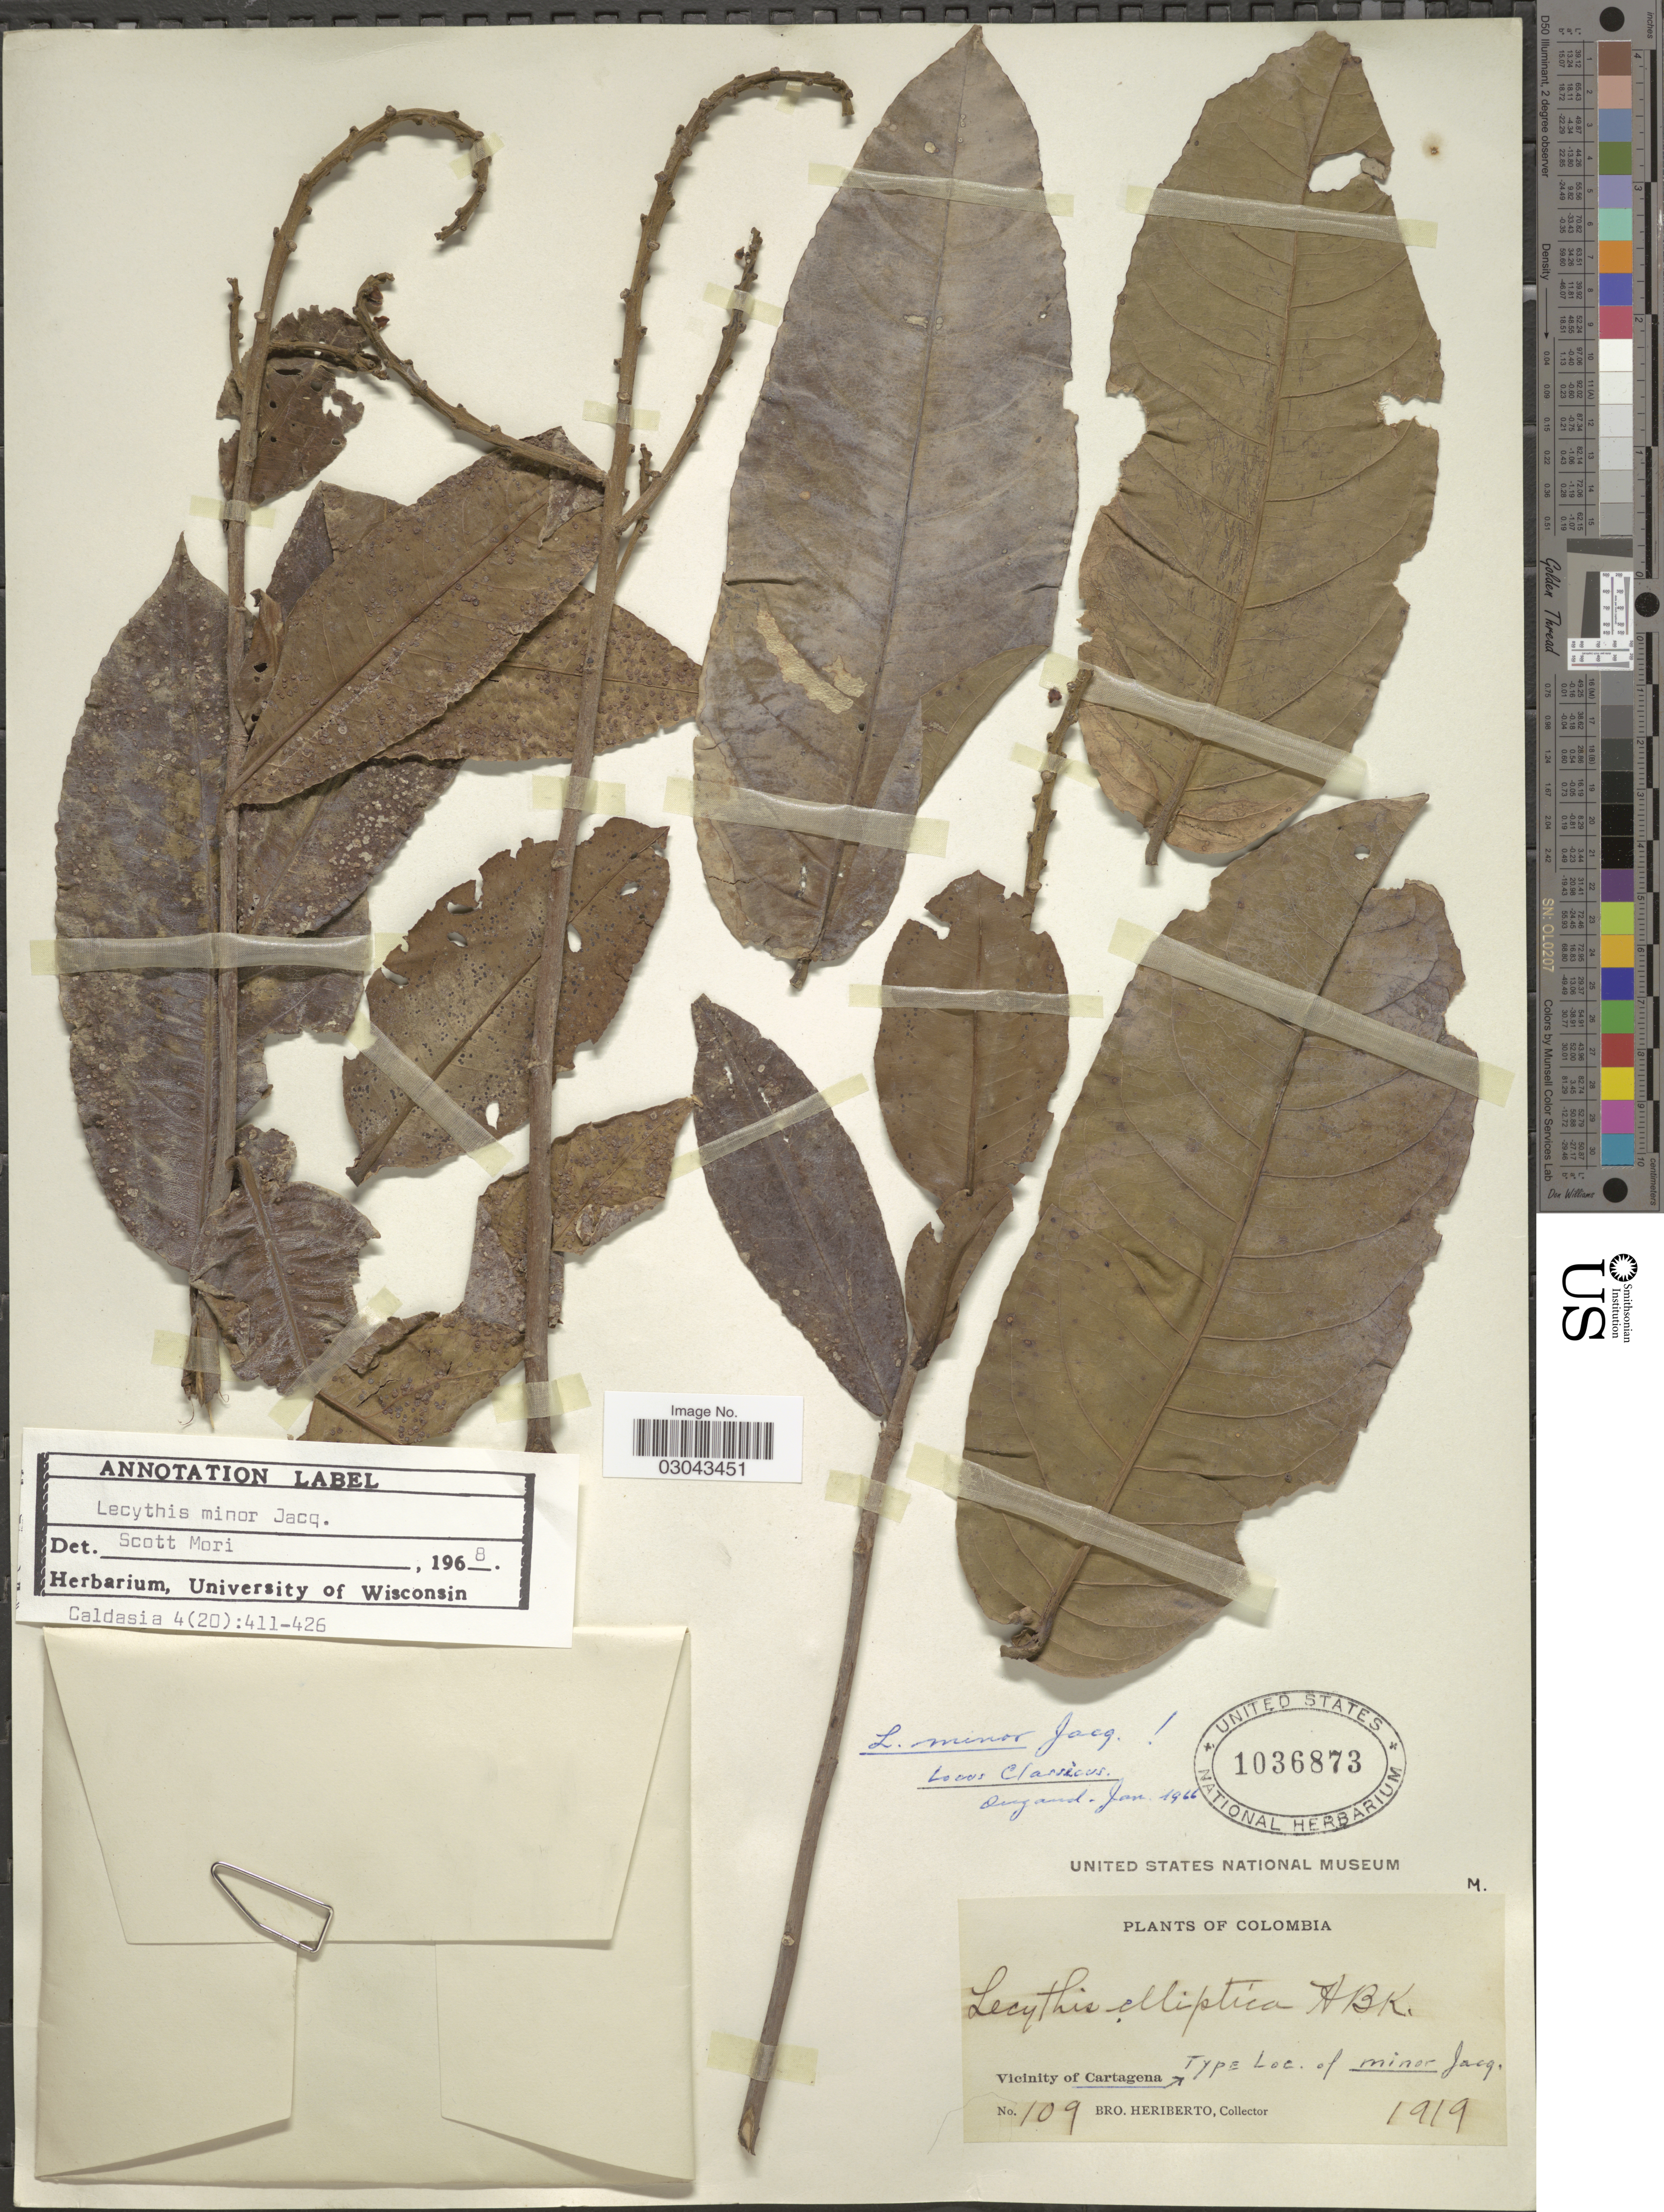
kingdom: Plantae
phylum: Tracheophyta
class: Magnoliopsida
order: Ericales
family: Lecythidaceae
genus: Lecythis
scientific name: Lecythis minor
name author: Jacq.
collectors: B. Heriberto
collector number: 109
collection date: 1919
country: Colombia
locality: Vicinity of Cartagena.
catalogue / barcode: US 1036873